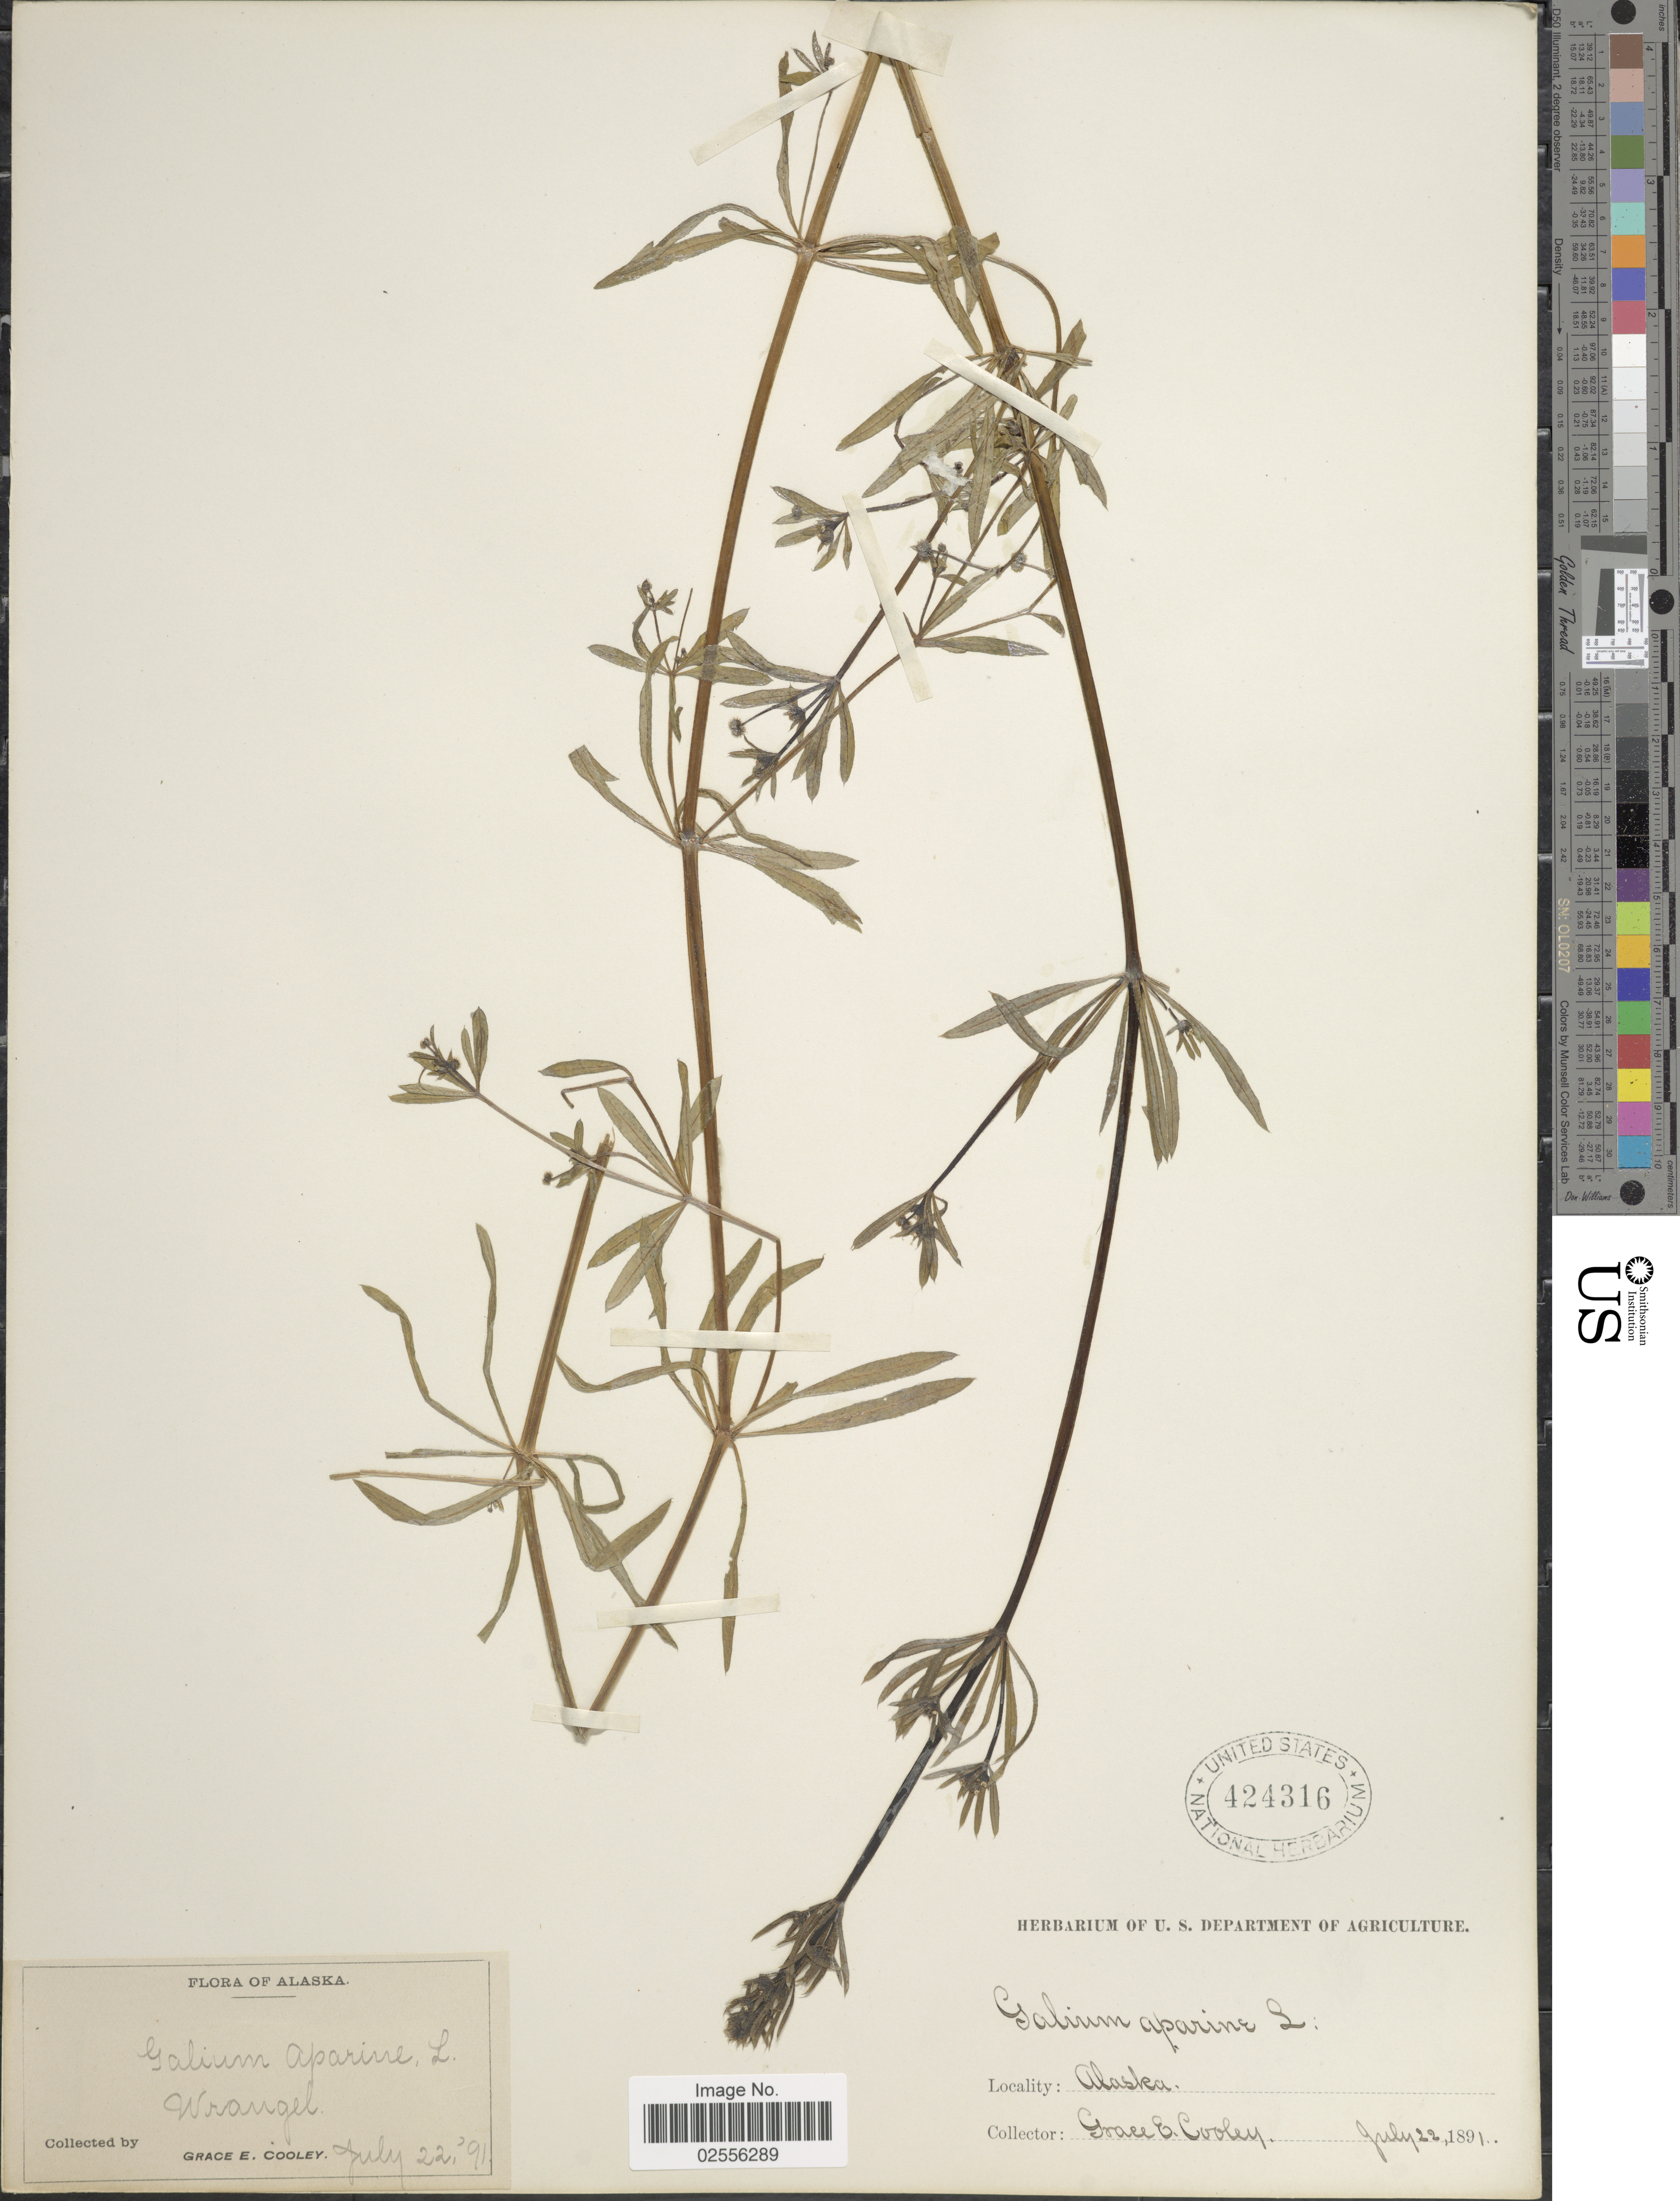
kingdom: Plantae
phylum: Tracheophyta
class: Magnoliopsida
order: Gentianales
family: Rubiaceae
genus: Galium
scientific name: Galium aparine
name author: L.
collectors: G. E. Cooley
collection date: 1891-07-22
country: United States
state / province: Alaska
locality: Wrangell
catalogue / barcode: US 424316